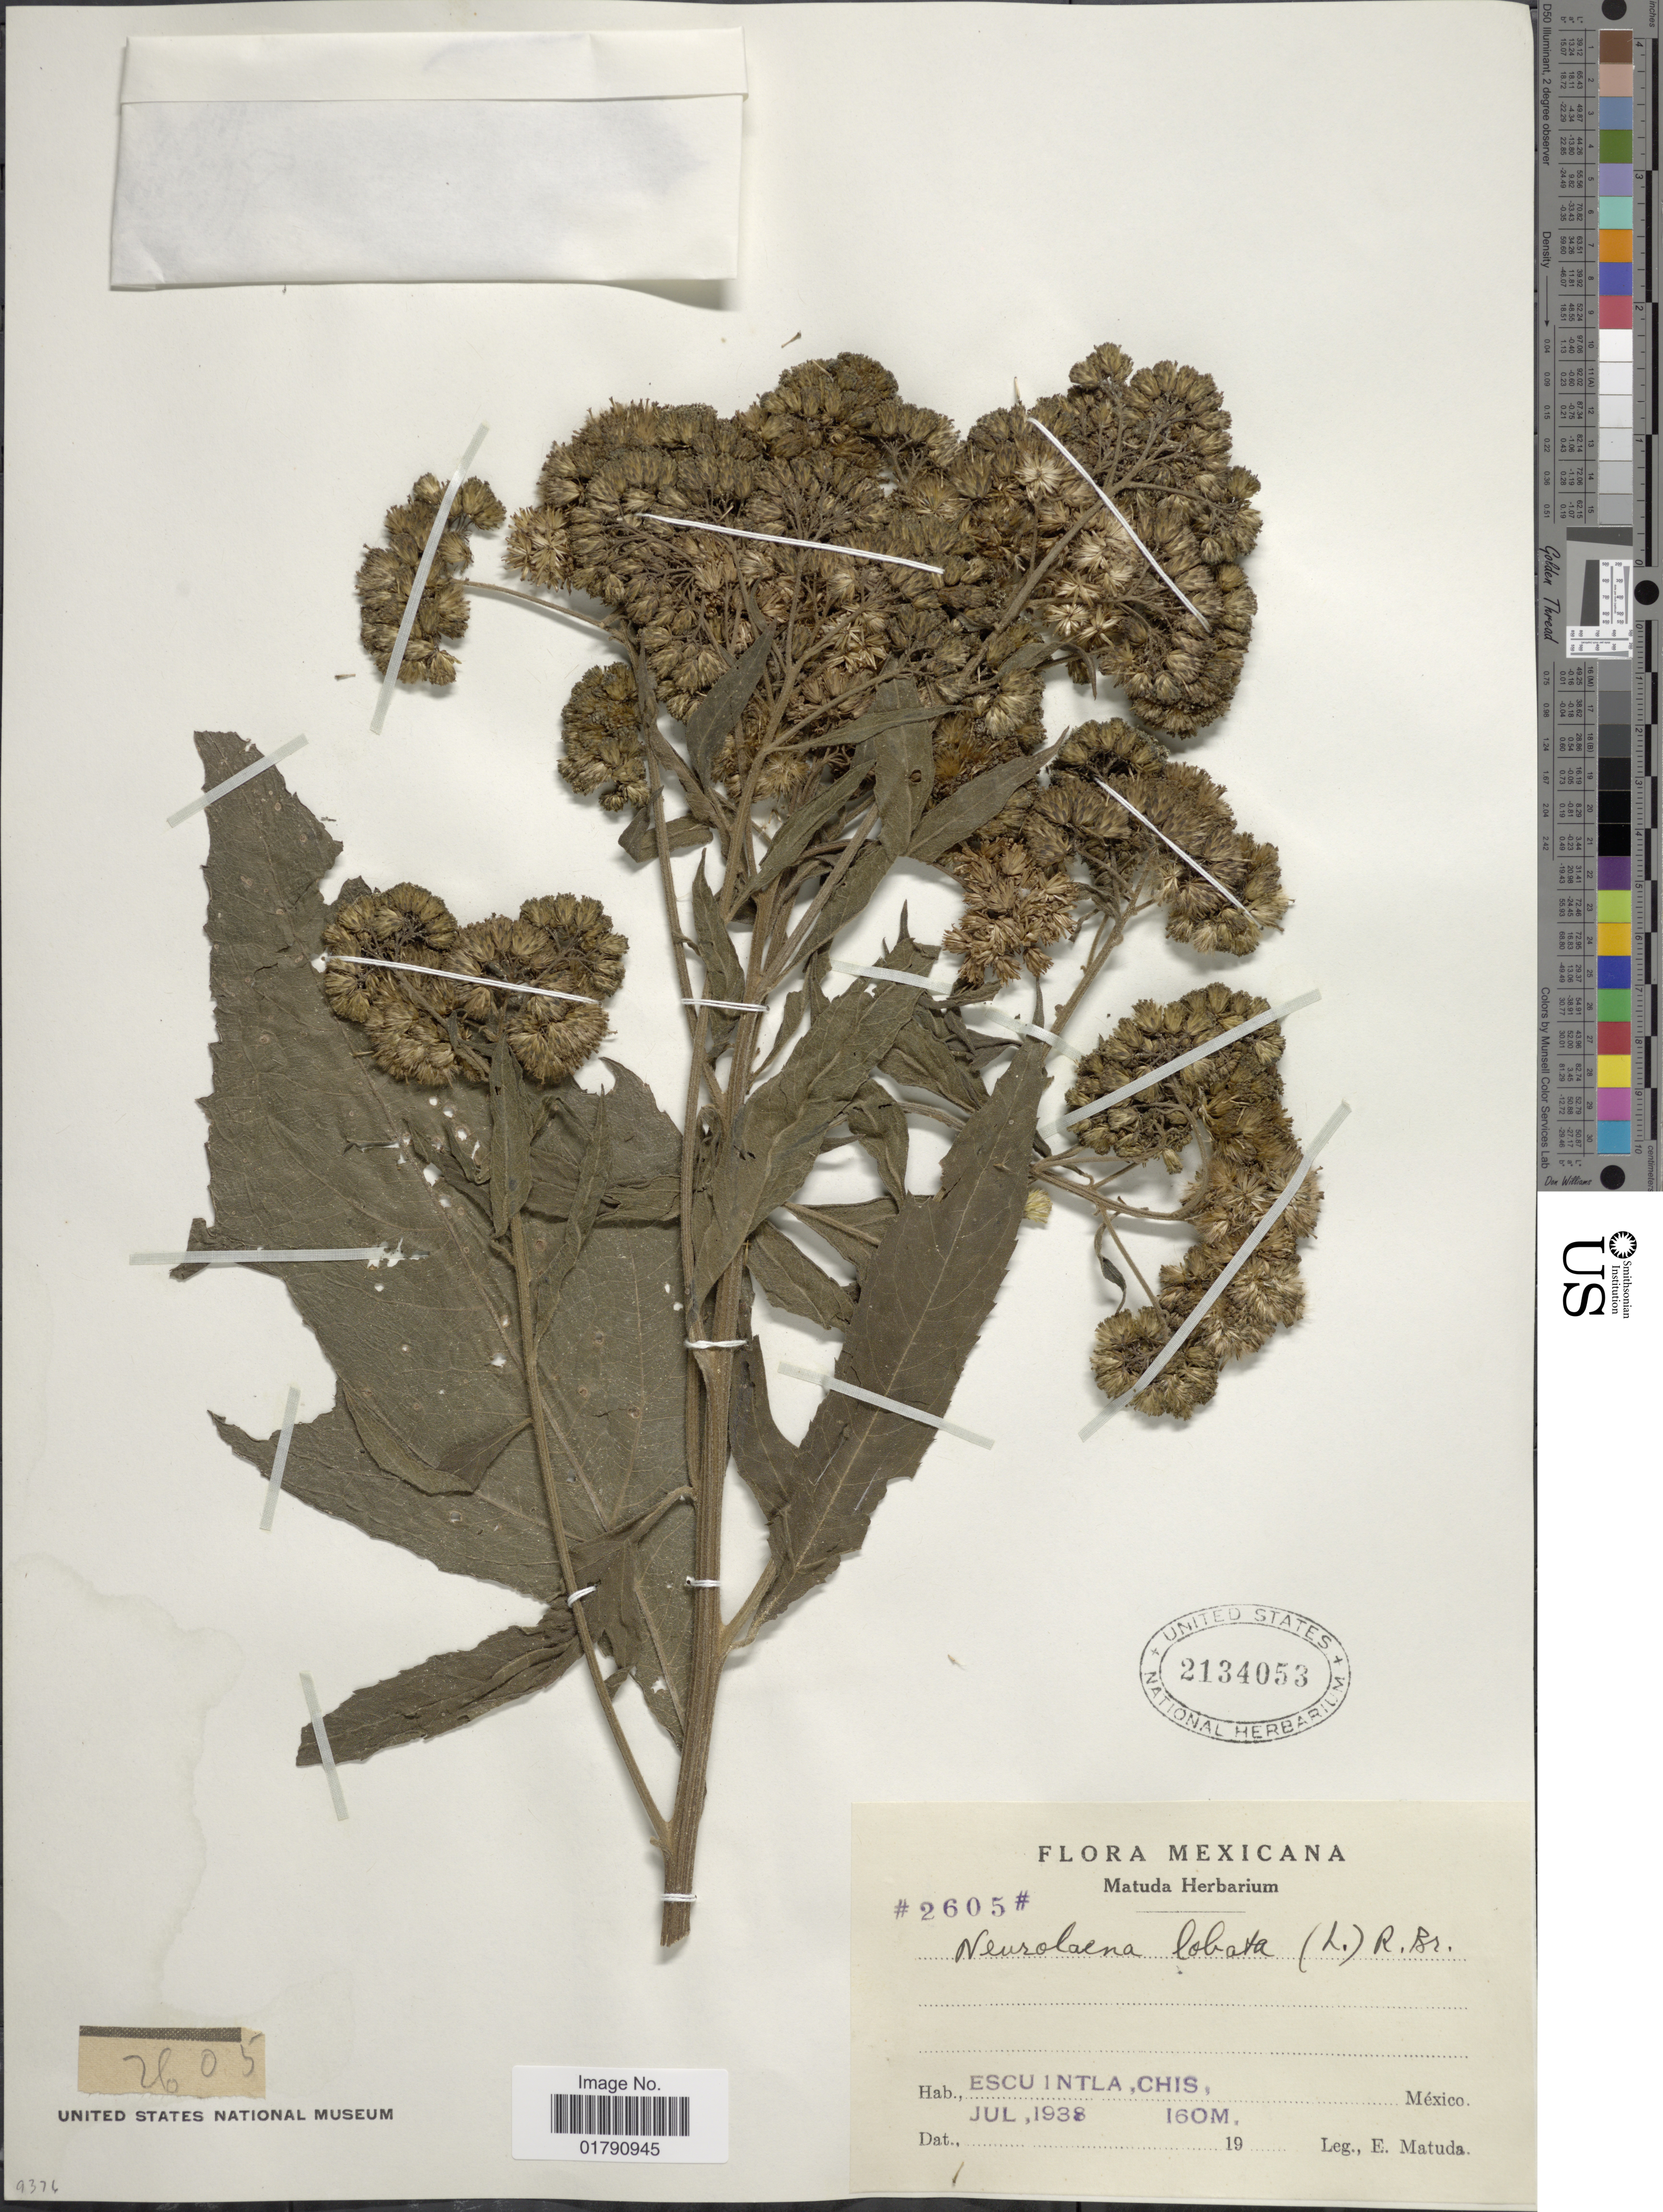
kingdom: Plantae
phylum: Tracheophyta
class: Magnoliopsida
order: Asterales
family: Asteraceae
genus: Neurolaena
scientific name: Neurolaena lobata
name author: (L.) R. Br. ex Cass.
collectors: E. Matuda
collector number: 2605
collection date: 1938-07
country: Mexico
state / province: Chiapas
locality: Escuintla, Chis.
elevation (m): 160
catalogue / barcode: US 2134053